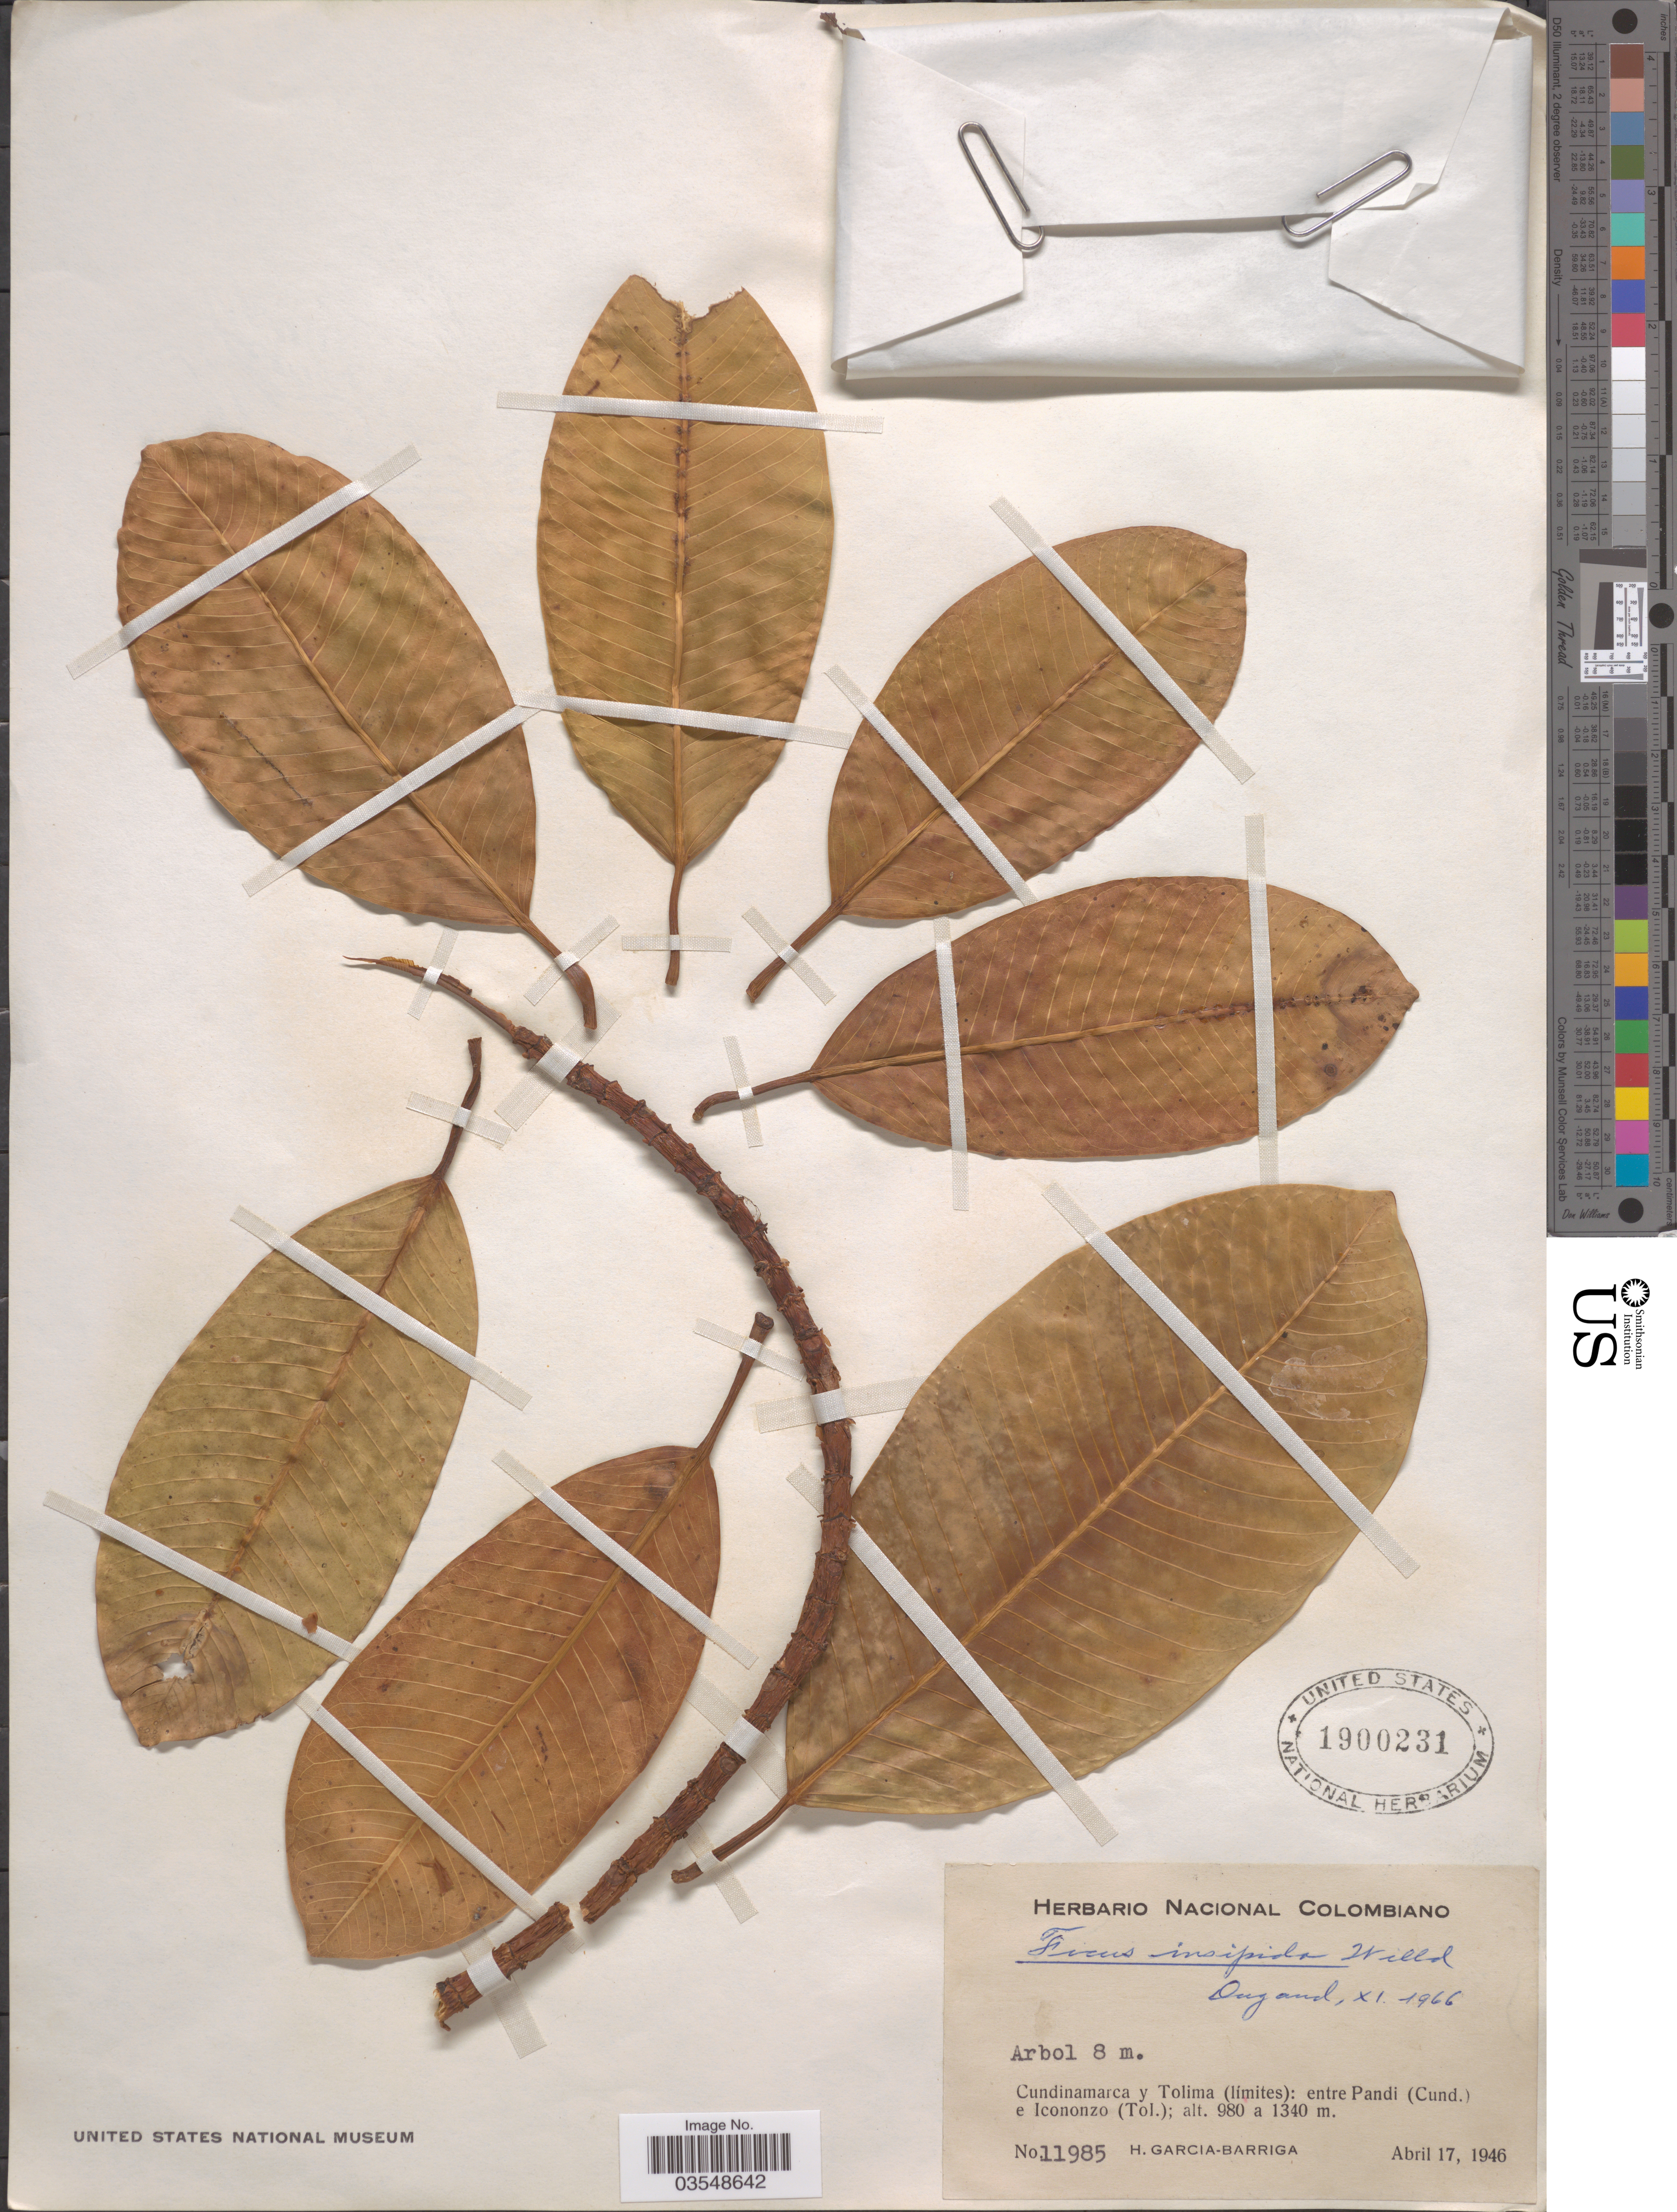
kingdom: Plantae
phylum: Tracheophyta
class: Magnoliopsida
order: Rosales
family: Moraceae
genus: Ficus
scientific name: Ficus glabrata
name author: Kunth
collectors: H. García Barriga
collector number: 11985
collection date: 1946-04-17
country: Colombia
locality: Cundinamarca y Tolima (límites): entre Pandi (Cund.) e Icononzo (Tol.).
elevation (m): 980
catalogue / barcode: US 1900231